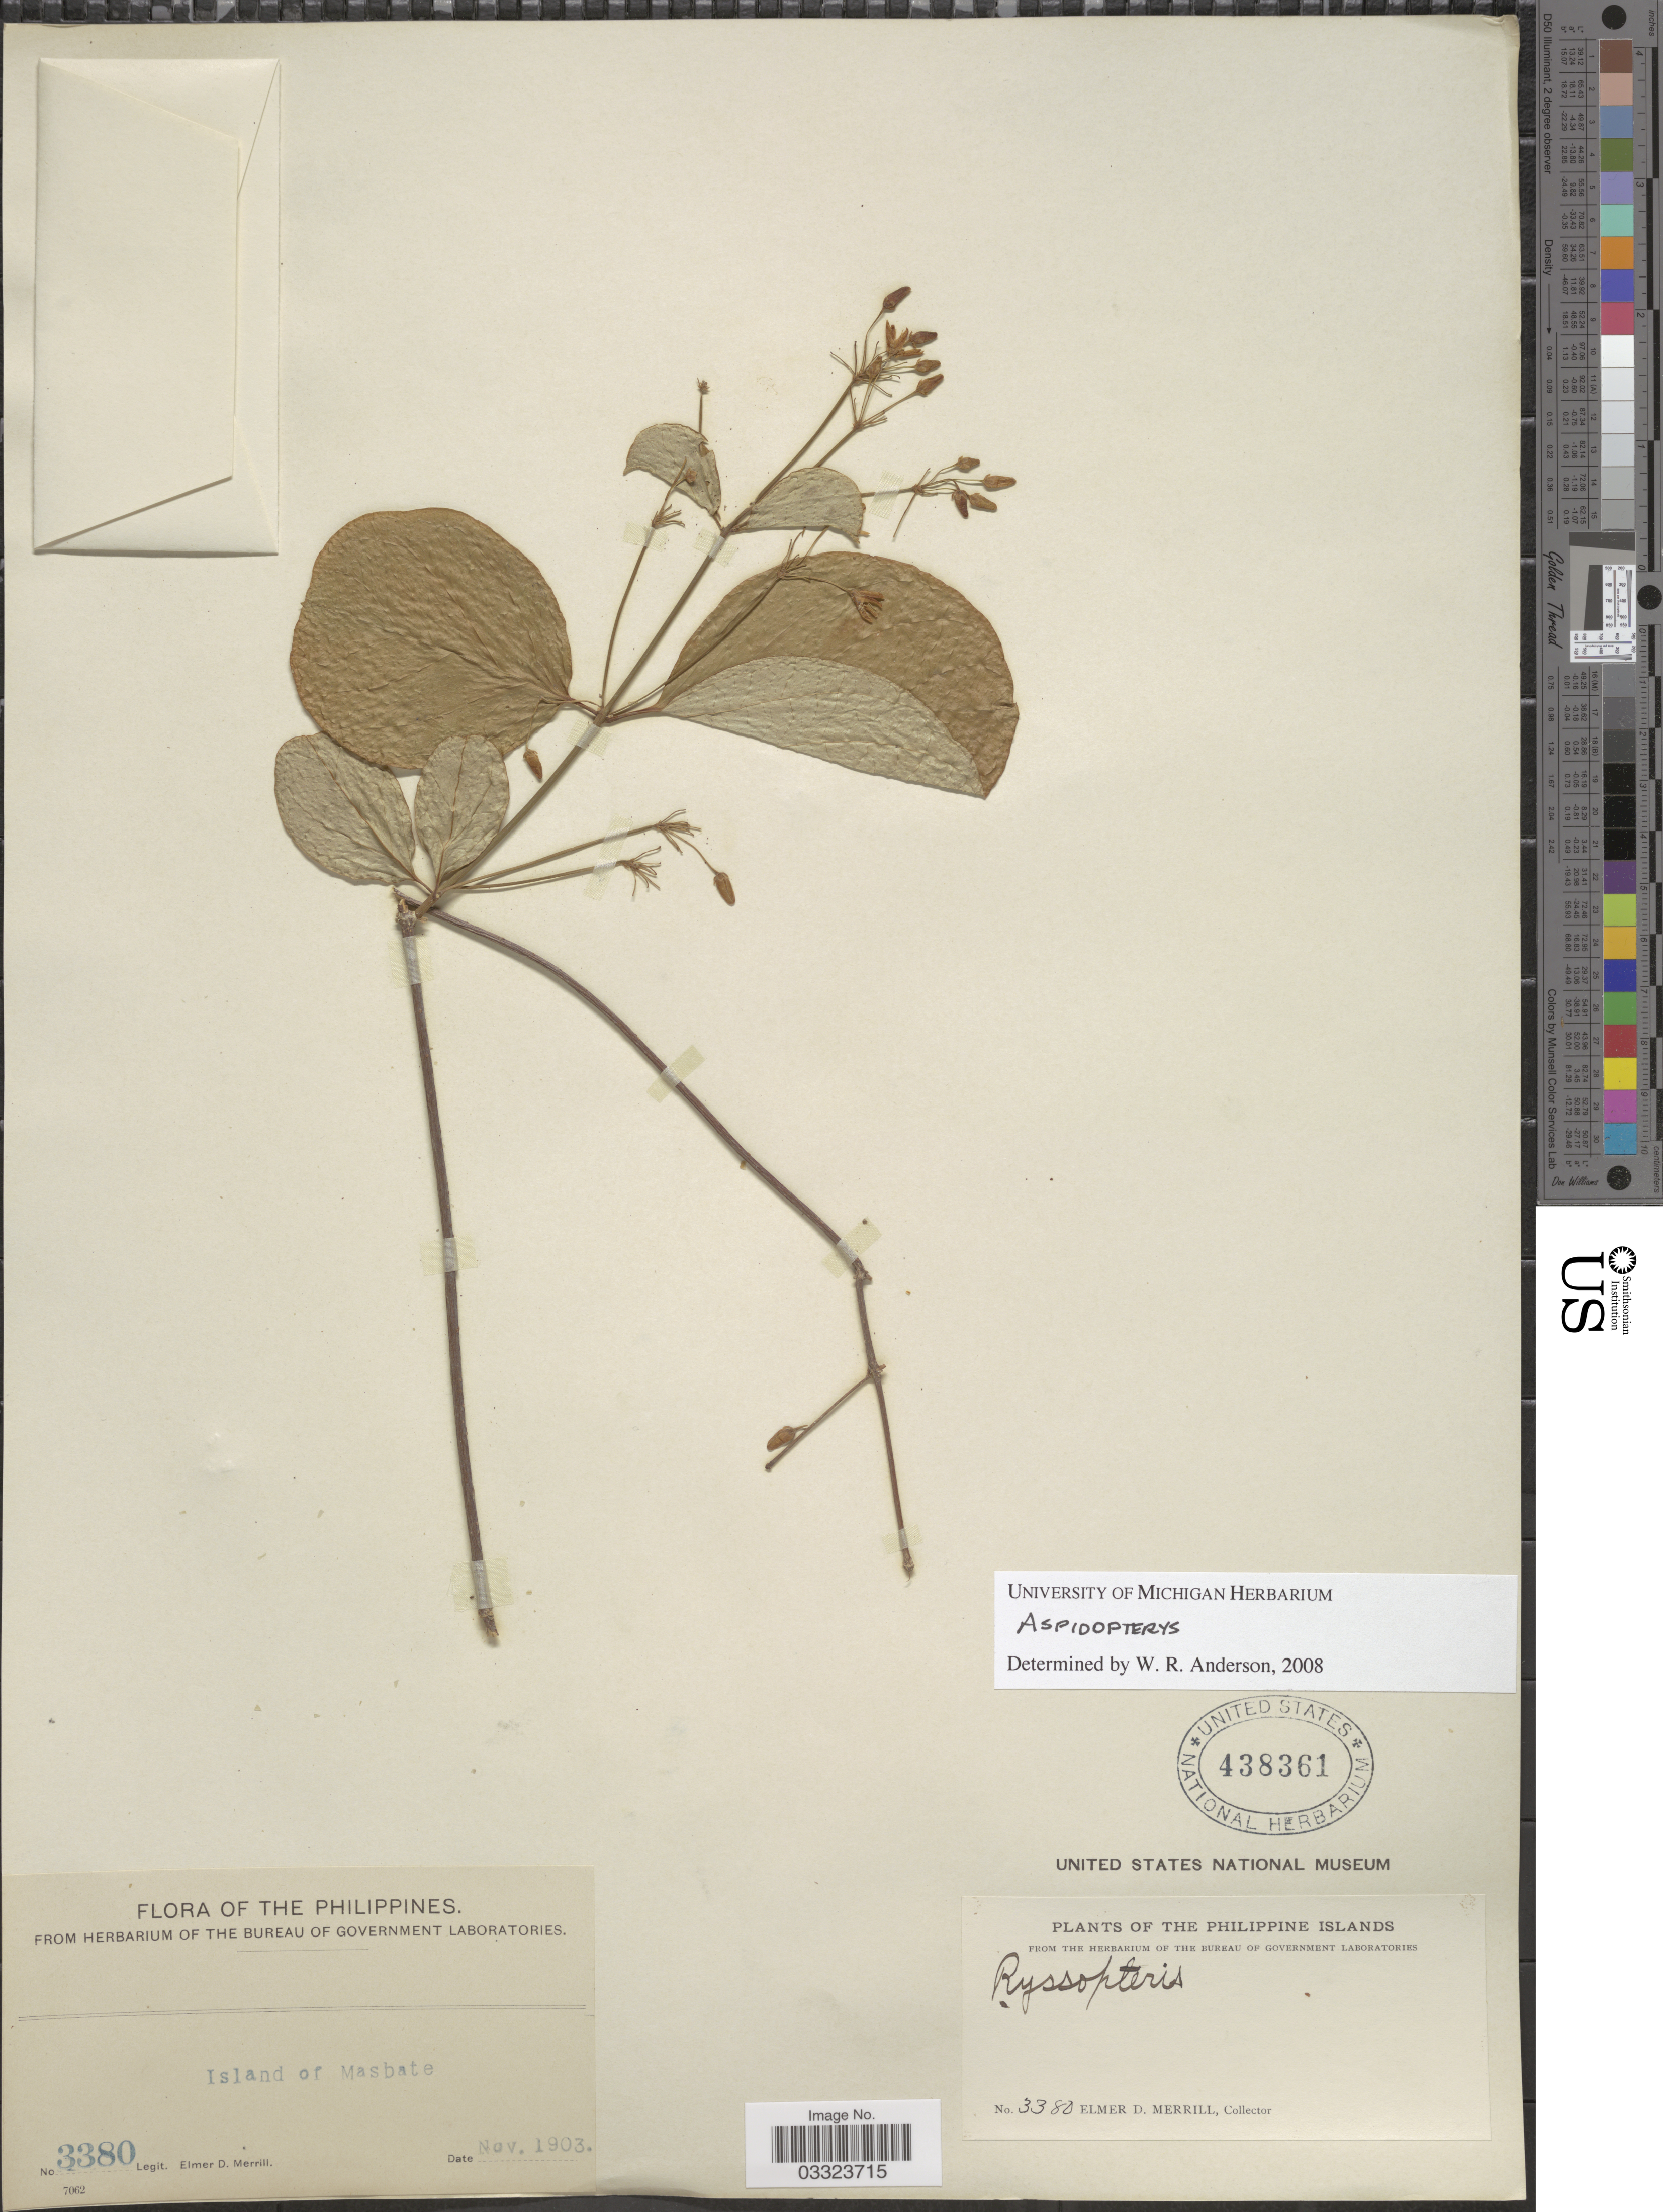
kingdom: Plantae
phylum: Tracheophyta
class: Magnoliopsida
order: Malpighiales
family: Malpighiaceae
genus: Aspidopterys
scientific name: Aspidopterys sp.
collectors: E. D. Merrill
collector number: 3380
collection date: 1903-11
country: Philippines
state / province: Bicol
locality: The Philippine Islands. Island of Masbate.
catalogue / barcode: US 438361